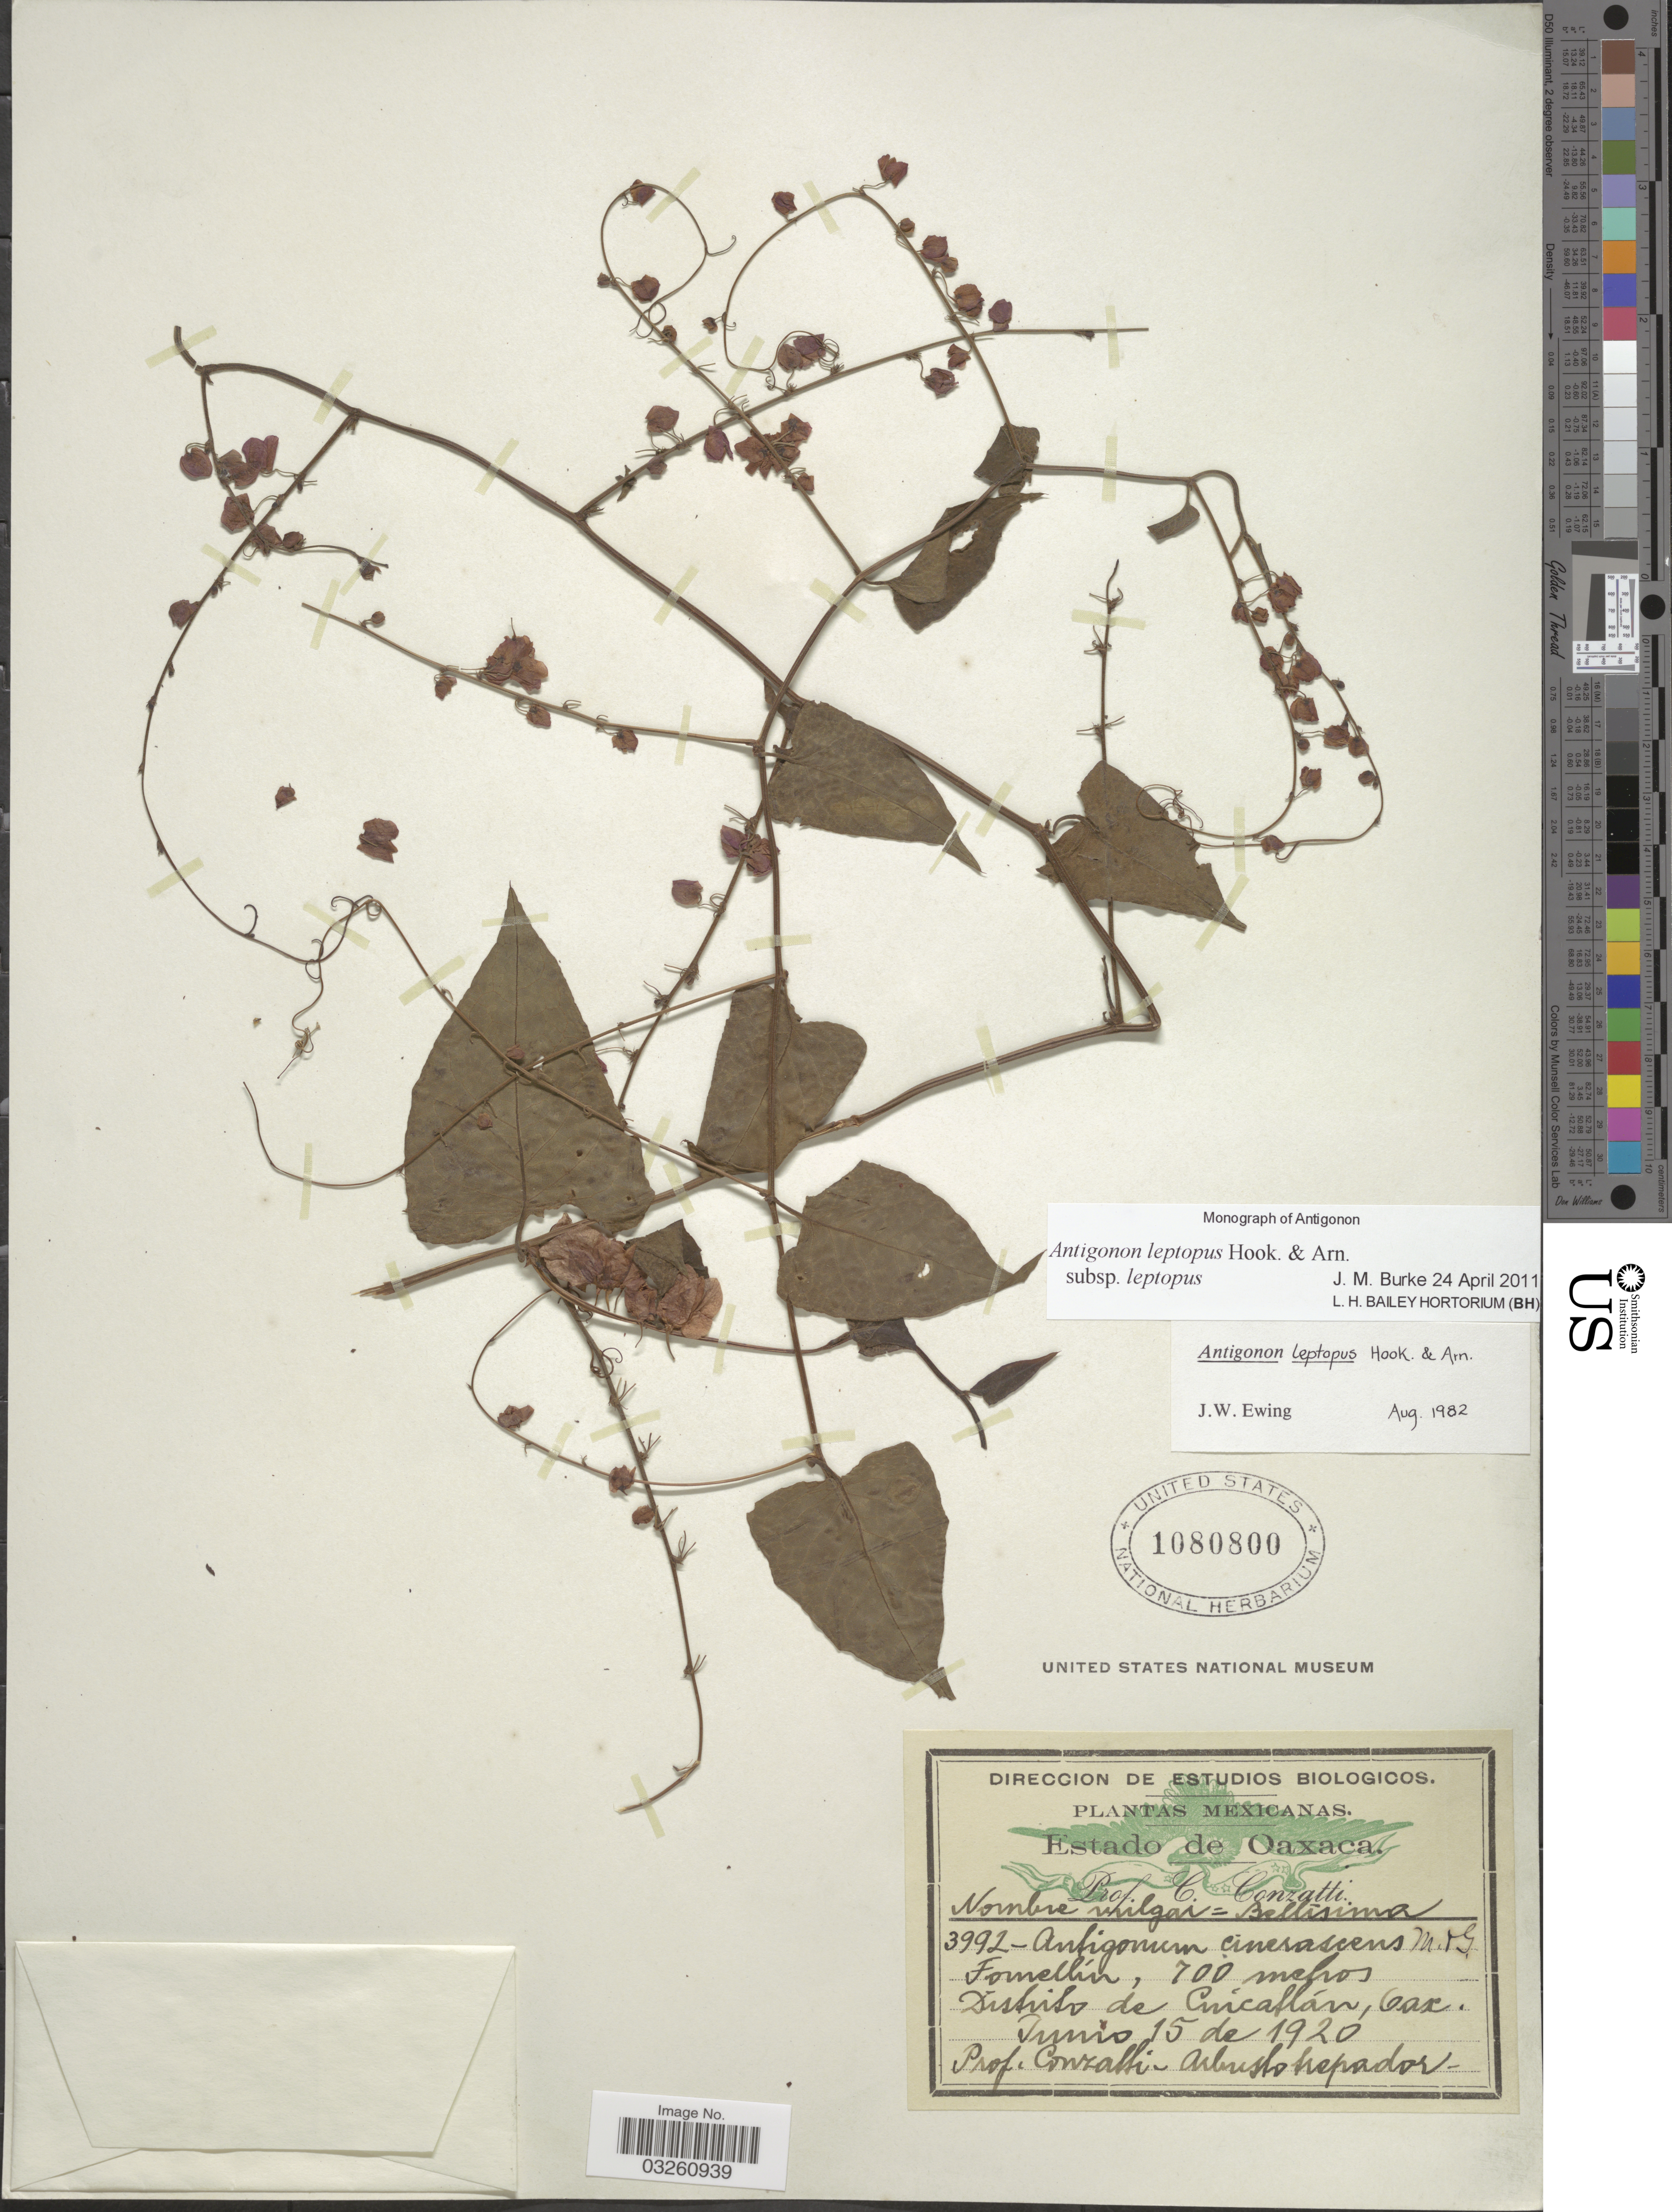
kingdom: Plantae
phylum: Tracheophyta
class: Magnoliopsida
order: Caryophyllales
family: Polygonaceae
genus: Antigonon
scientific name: Antigonon leptopus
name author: Hook. & Arn.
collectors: C. Conzatti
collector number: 3992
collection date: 1920-06-15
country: Mexico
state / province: Oaxaca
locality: Tomellín. Distrito de Cuicatlán.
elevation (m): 700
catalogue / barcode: US 1080800